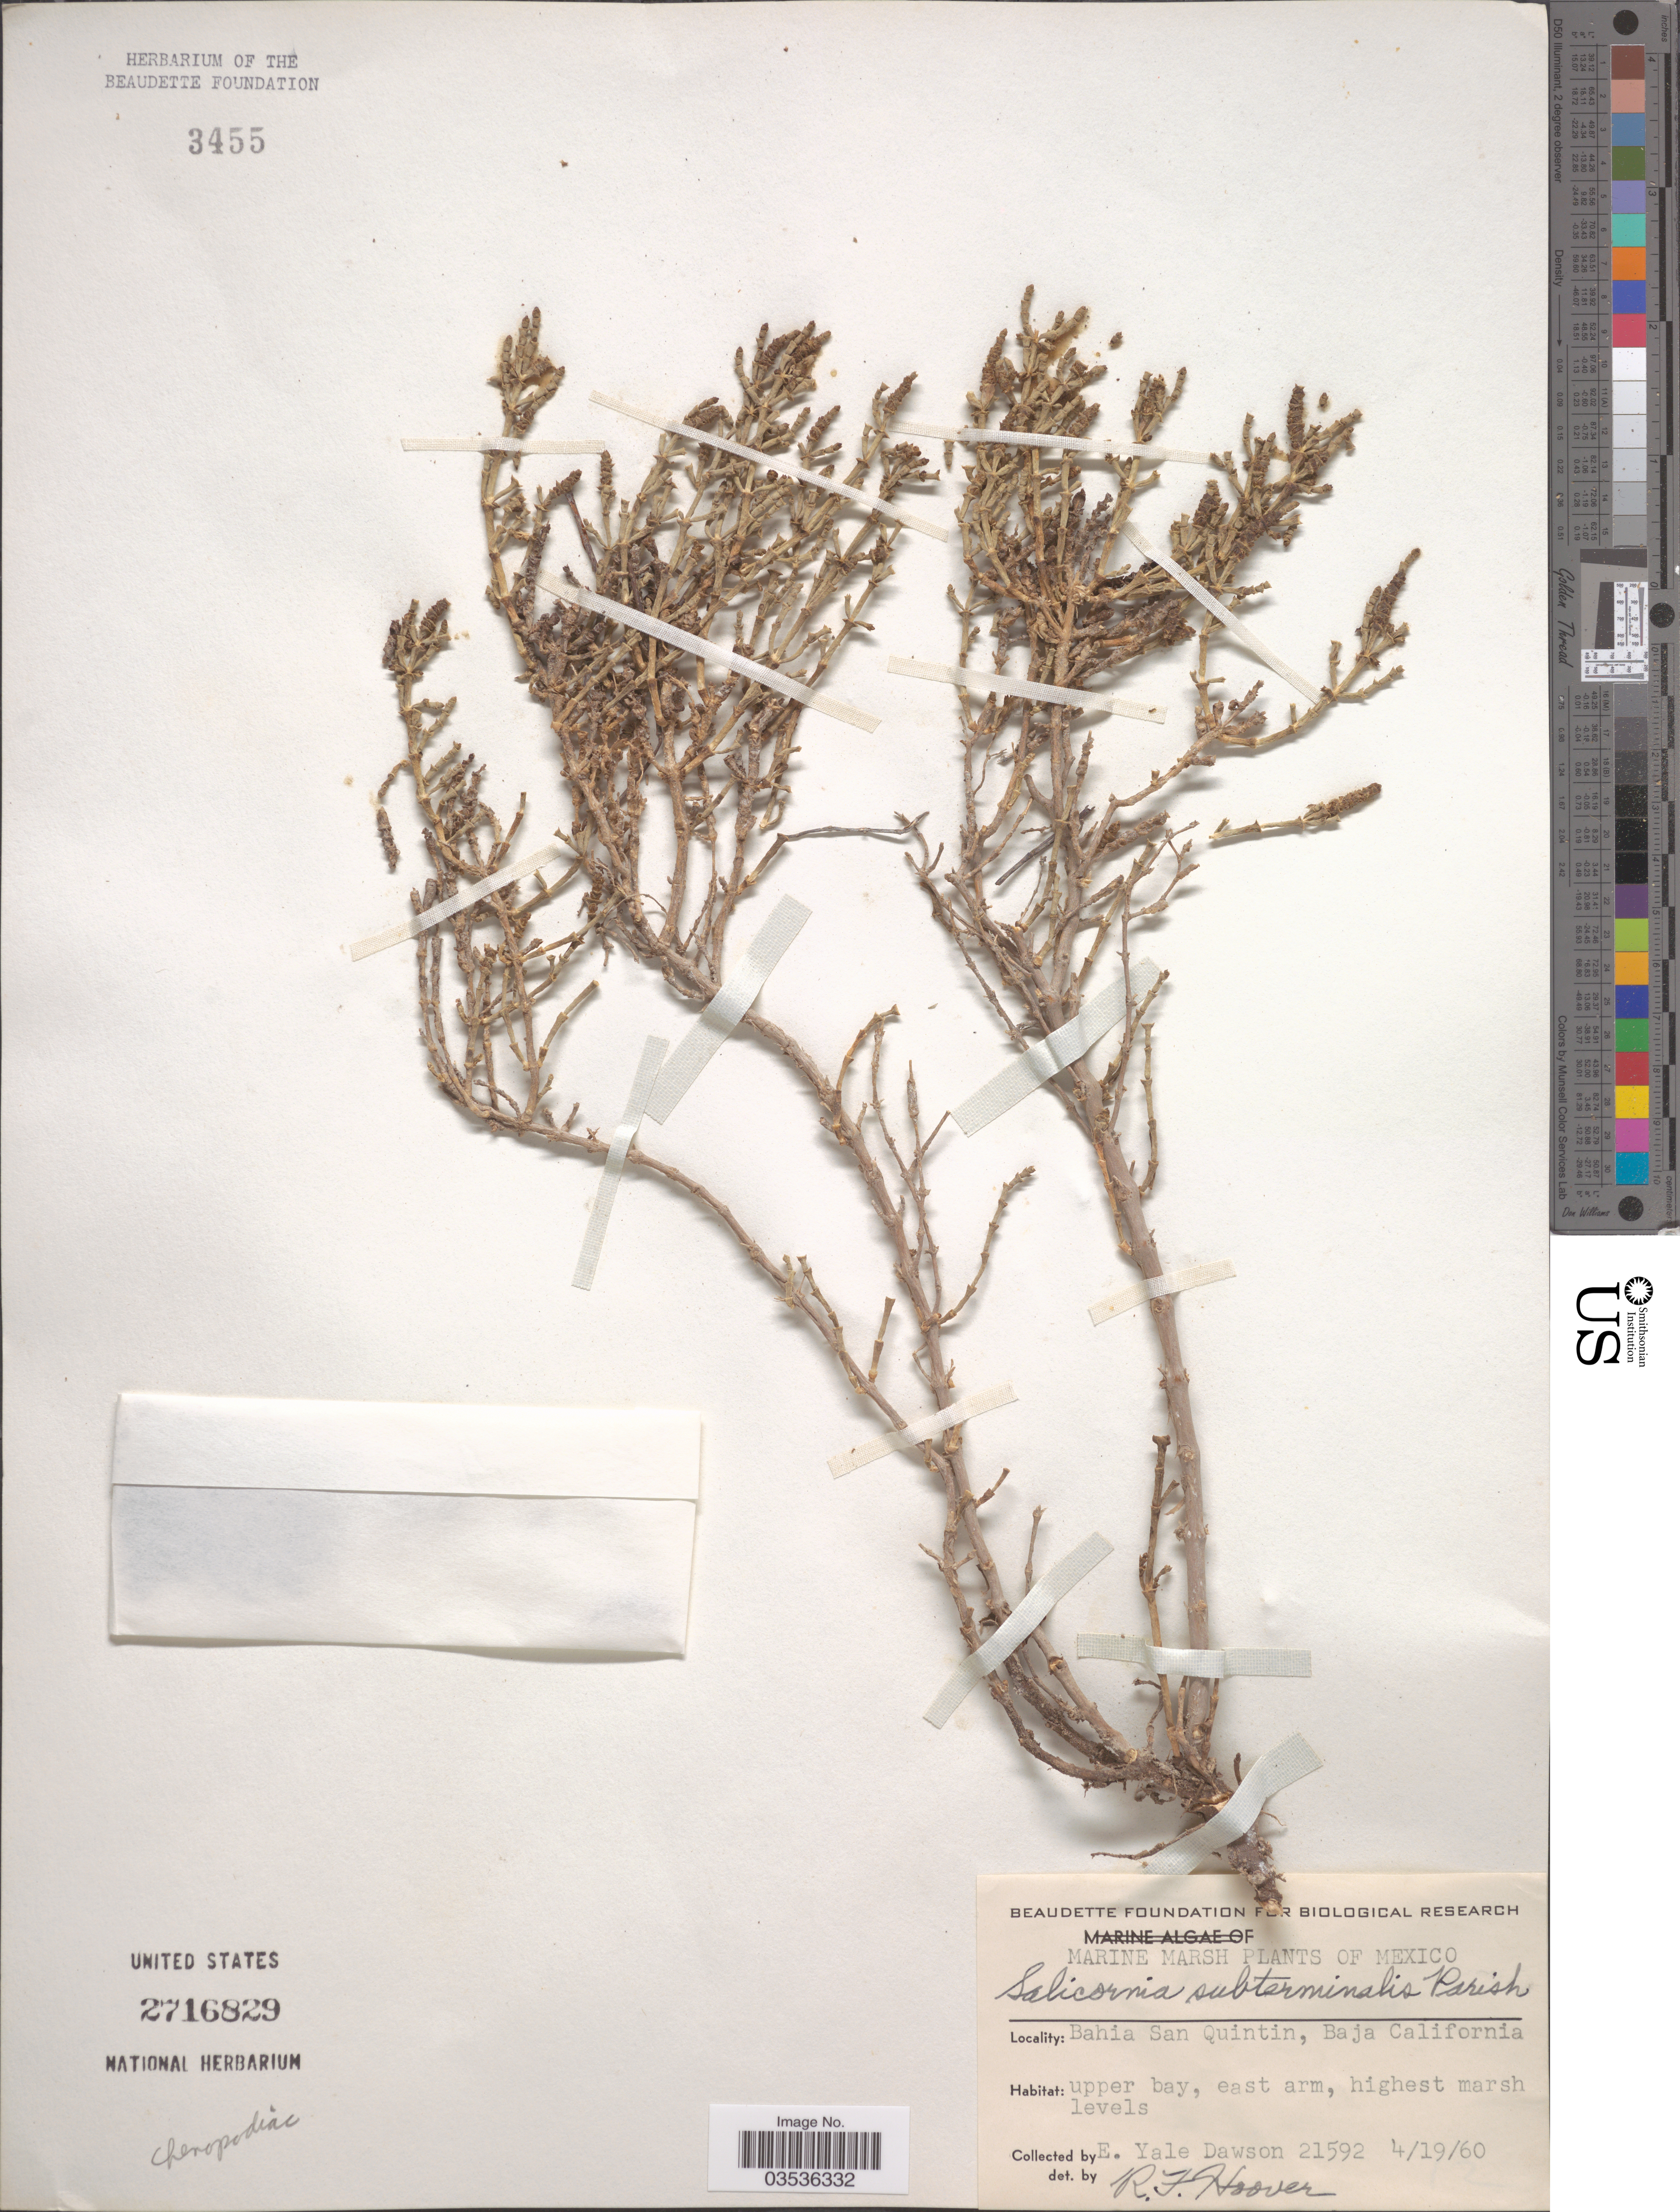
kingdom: Plantae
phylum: Tracheophyta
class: Magnoliopsida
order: Caryophyllales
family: Amaranthaceae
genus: Salicornia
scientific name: Salicornia subterminalis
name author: Parish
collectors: N. Yensen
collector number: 21592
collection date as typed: Transcribed d/m/y: 19/4/60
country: Mexico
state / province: Baja California Norte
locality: Bahia San Quintin.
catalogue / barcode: US 2716829